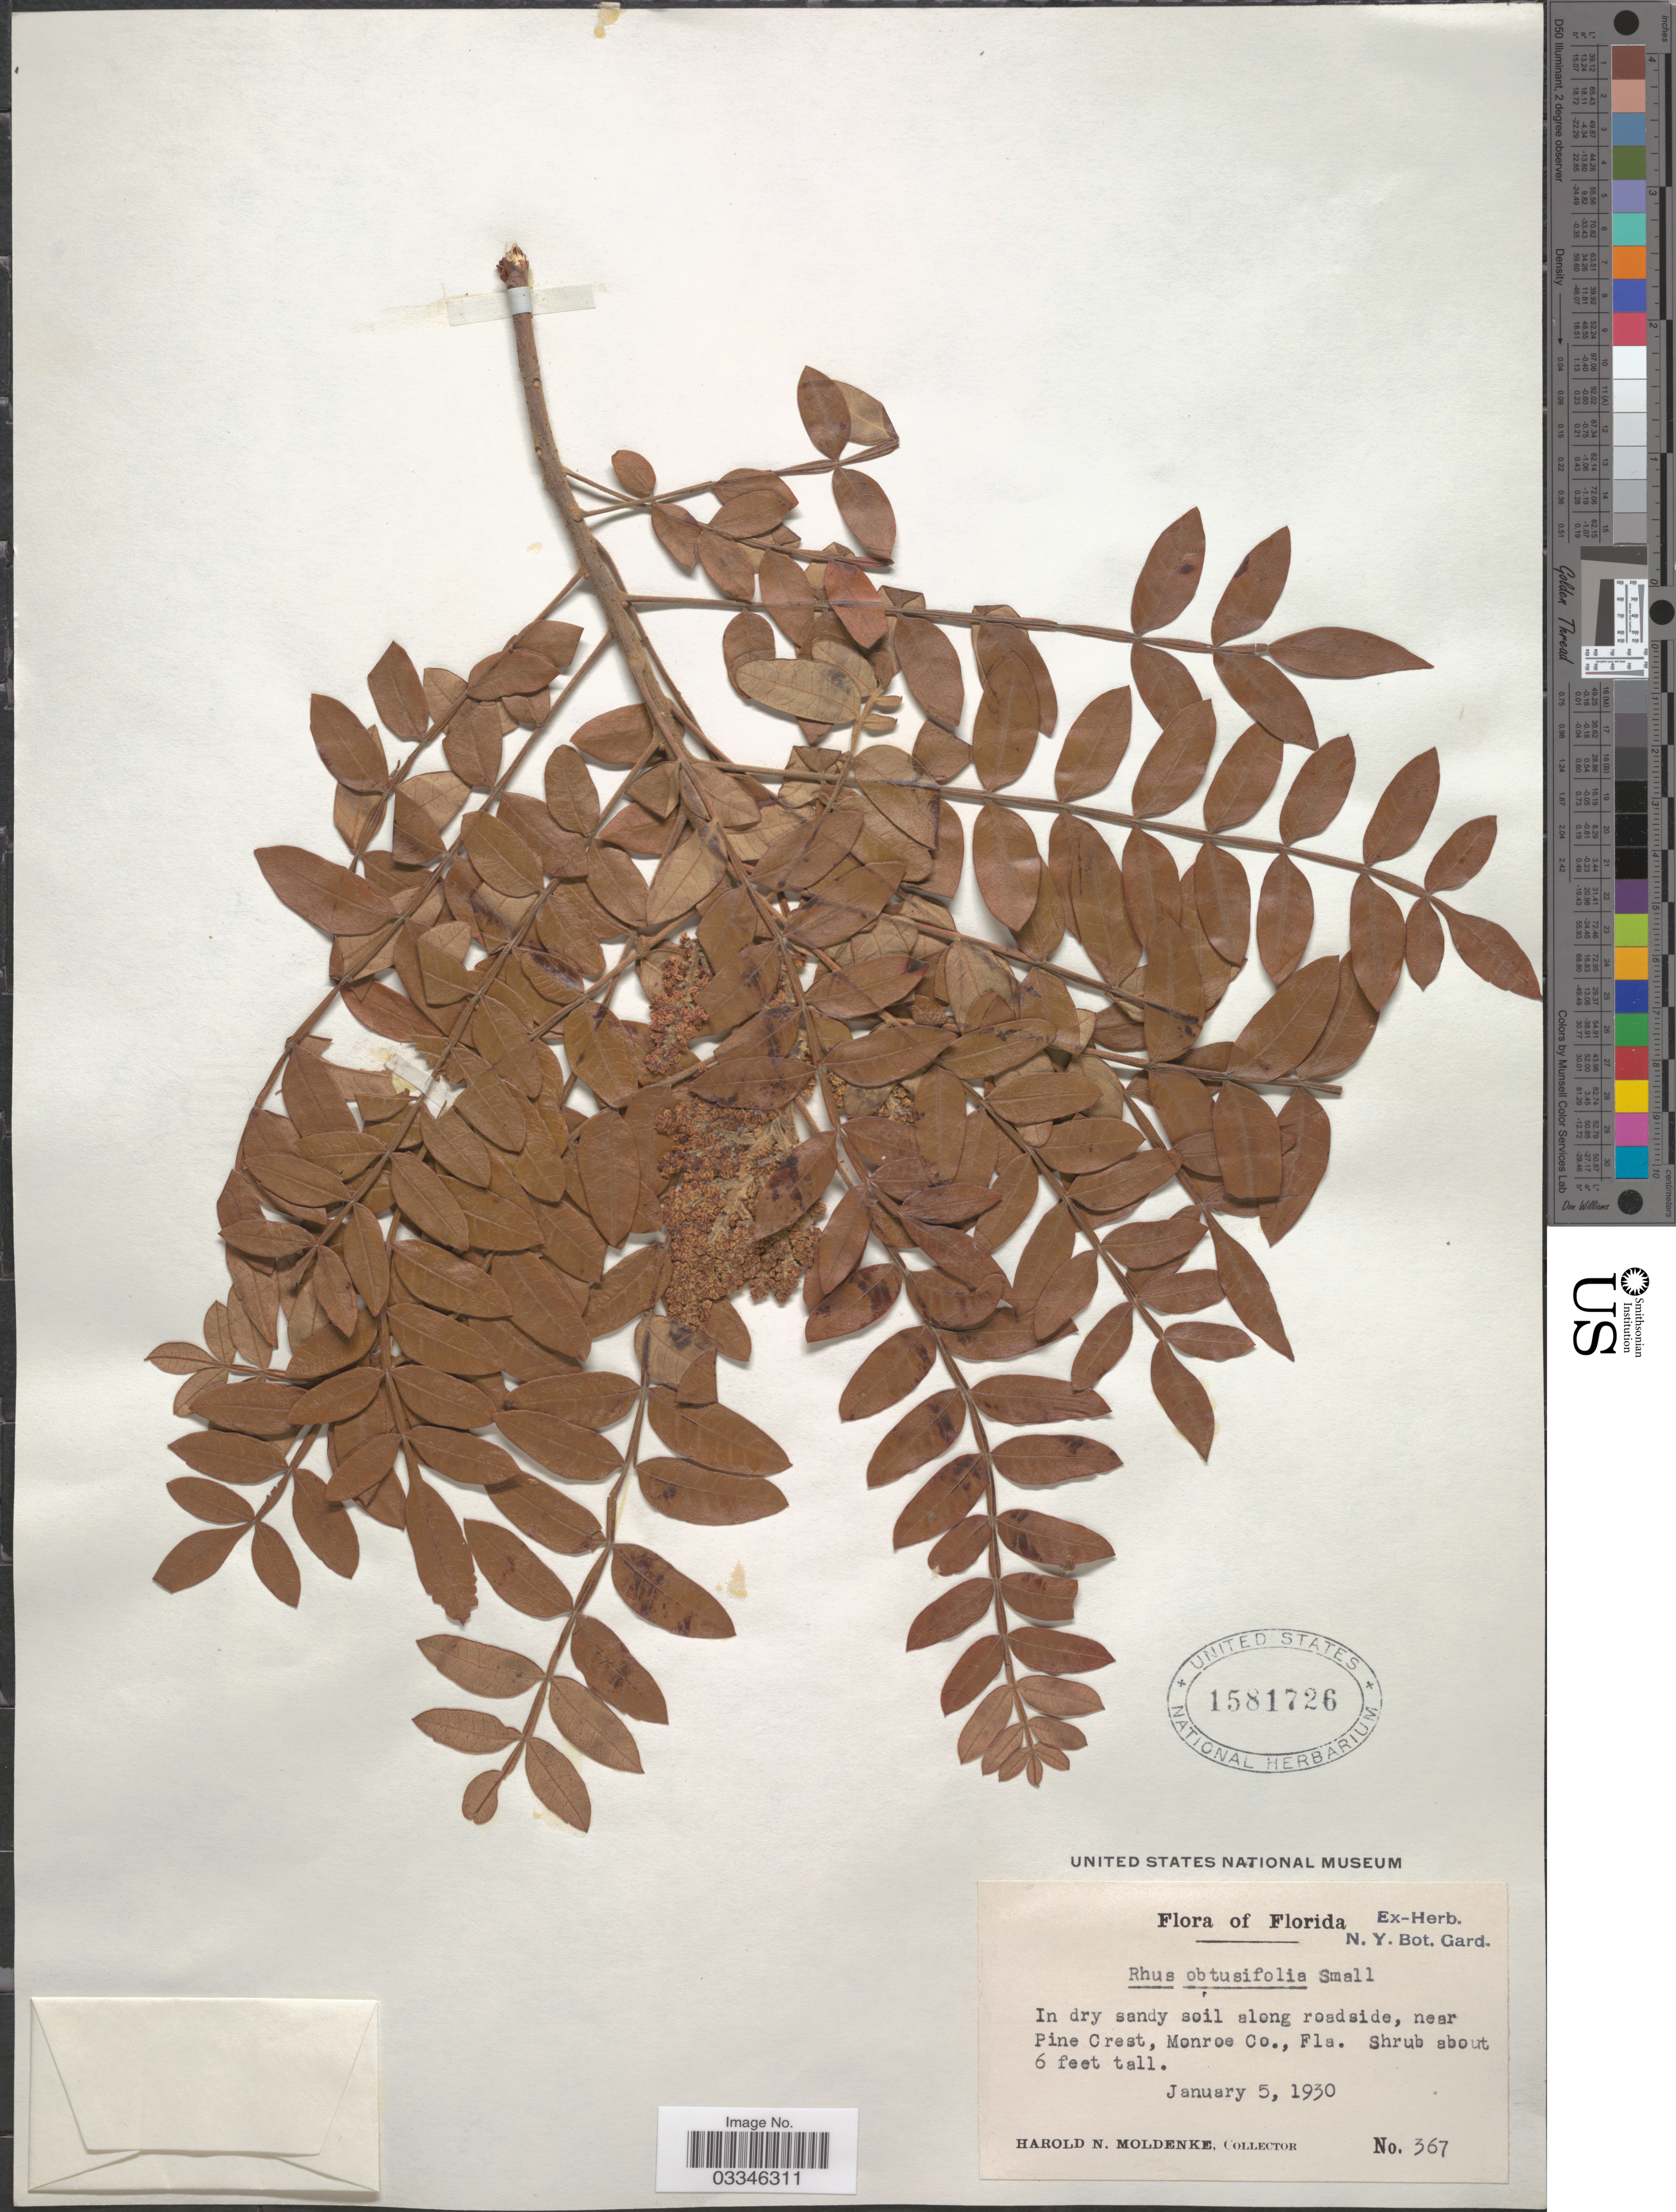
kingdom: Plantae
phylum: Tracheophyta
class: Magnoliopsida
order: Sapindales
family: Anacardiaceae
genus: Rhus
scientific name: Rhus obtusifolia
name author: (Small) Small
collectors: H. N. Moldenke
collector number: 367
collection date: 1930-01-05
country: United States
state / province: Florida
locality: Near Pine Crest, Monroe Co.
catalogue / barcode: US 1581726